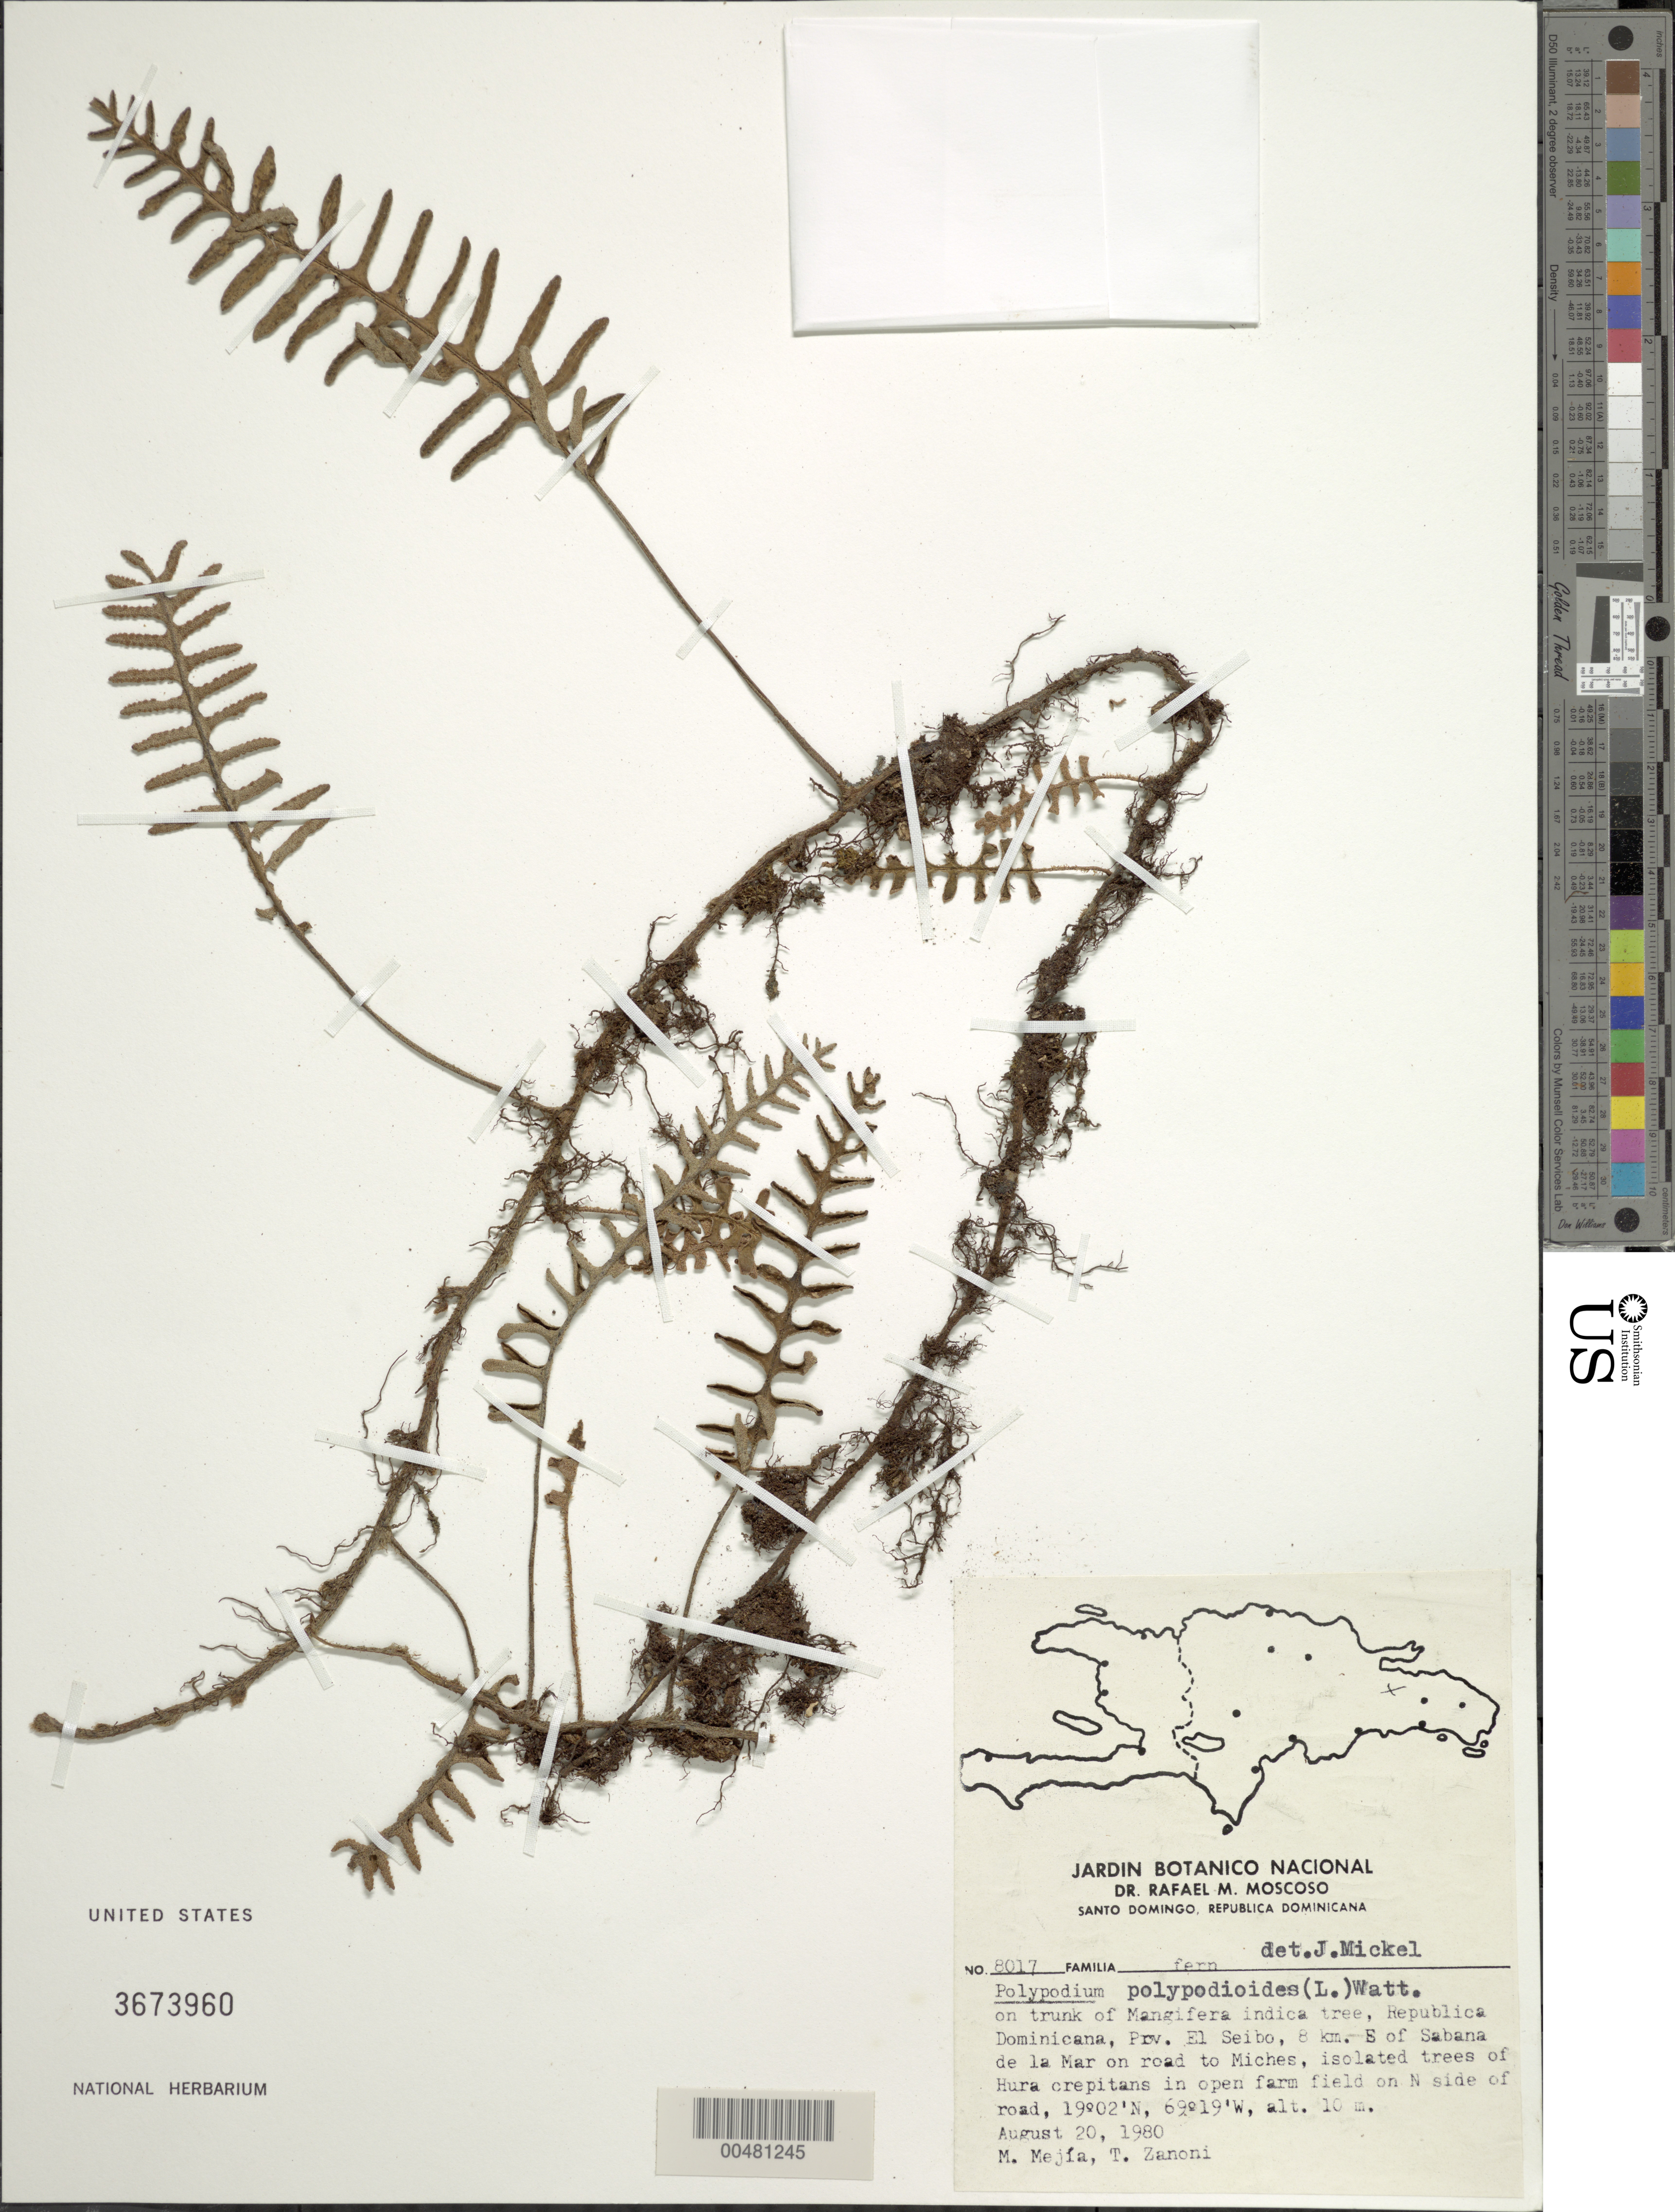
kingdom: Plantae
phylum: Tracheophyta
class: Polypodiopsida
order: Polypodiales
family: Polypodiaceae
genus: Pleopeltis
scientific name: Pleopeltis polypodioides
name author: (L.) E.G. Andrews & Windham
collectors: M. Mejia & T. A. Zanoni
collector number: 8017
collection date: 1980-08-20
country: Dominican Republic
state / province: El Seibo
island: Hispaniola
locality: Arroyo La Cruz, at Rio La Cruz, 8 km E of Sabana de la Mar on road to Miches.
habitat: Isolated trees of Hura crepitans in open farm field on N side of road. On trunk of Mangifera indica tree.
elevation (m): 10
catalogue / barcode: US 3673960